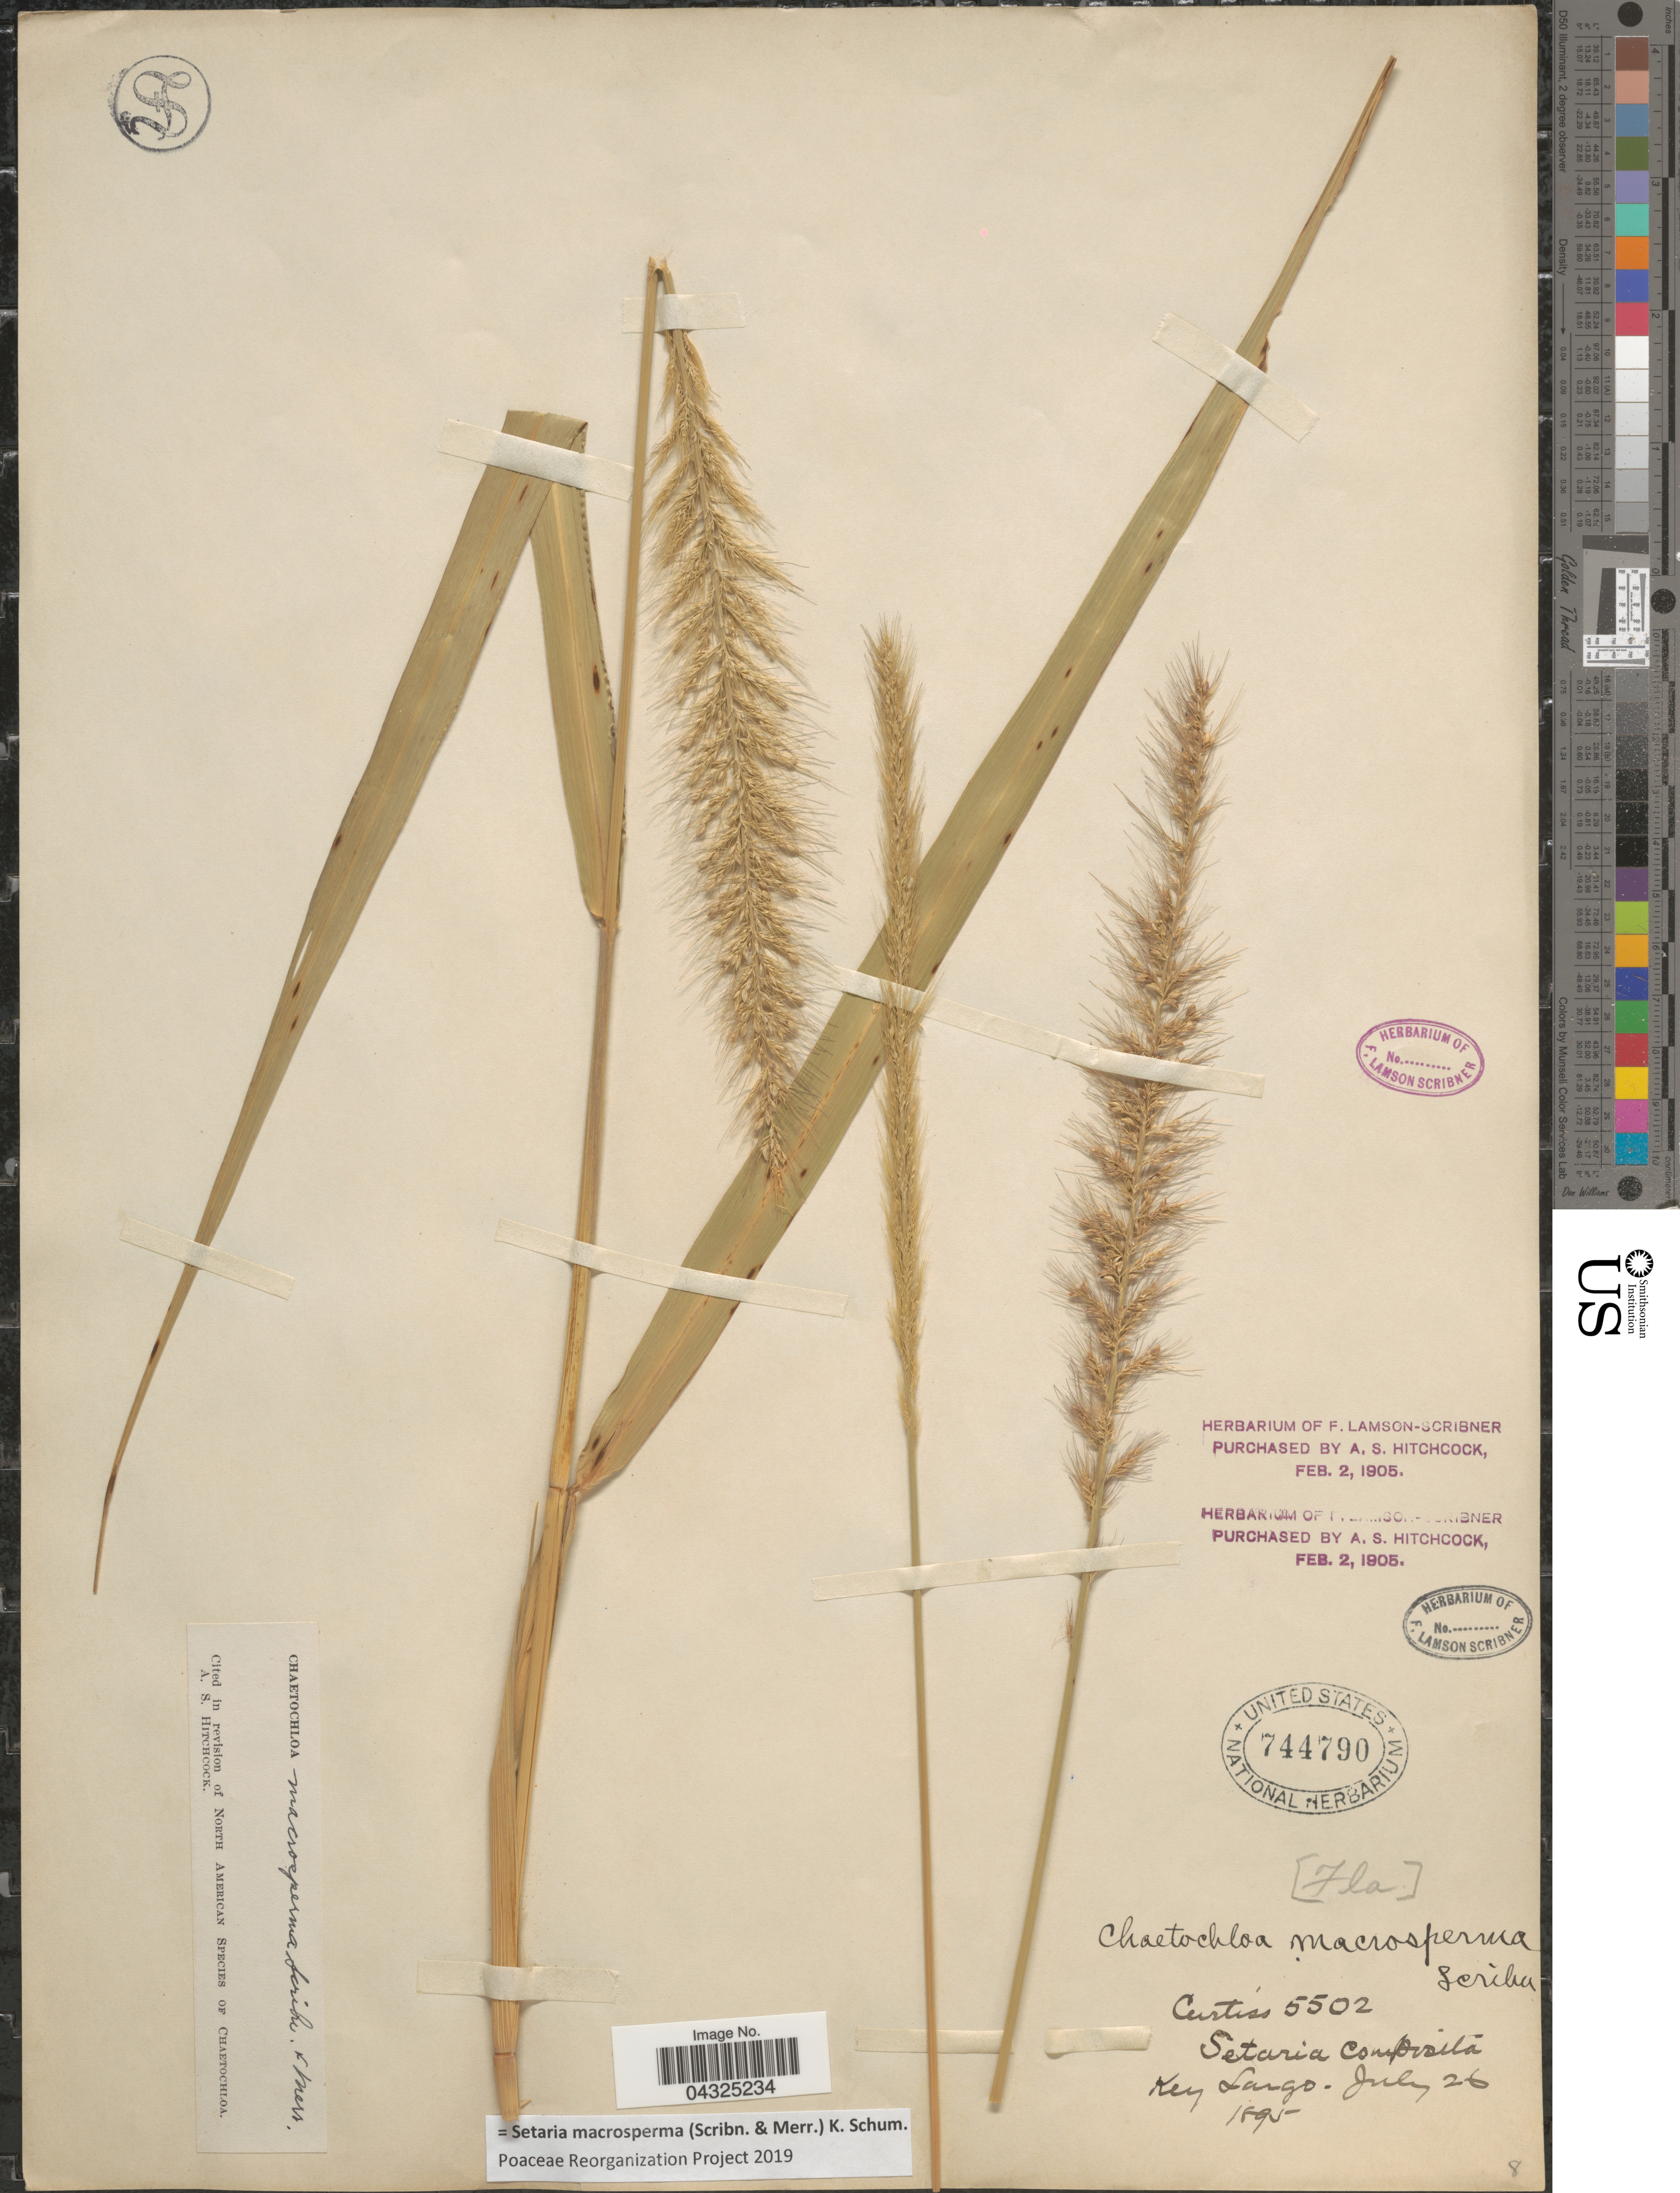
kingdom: Plantae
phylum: Tracheophyta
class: Liliopsida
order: Poales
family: Poaceae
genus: Setaria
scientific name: Setaria macrosperma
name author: (Scribn. & Merr.) K. Schum.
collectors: -. Curtiss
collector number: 5502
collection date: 1895-07-26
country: United States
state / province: Florida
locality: Key Largo.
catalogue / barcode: US 744790